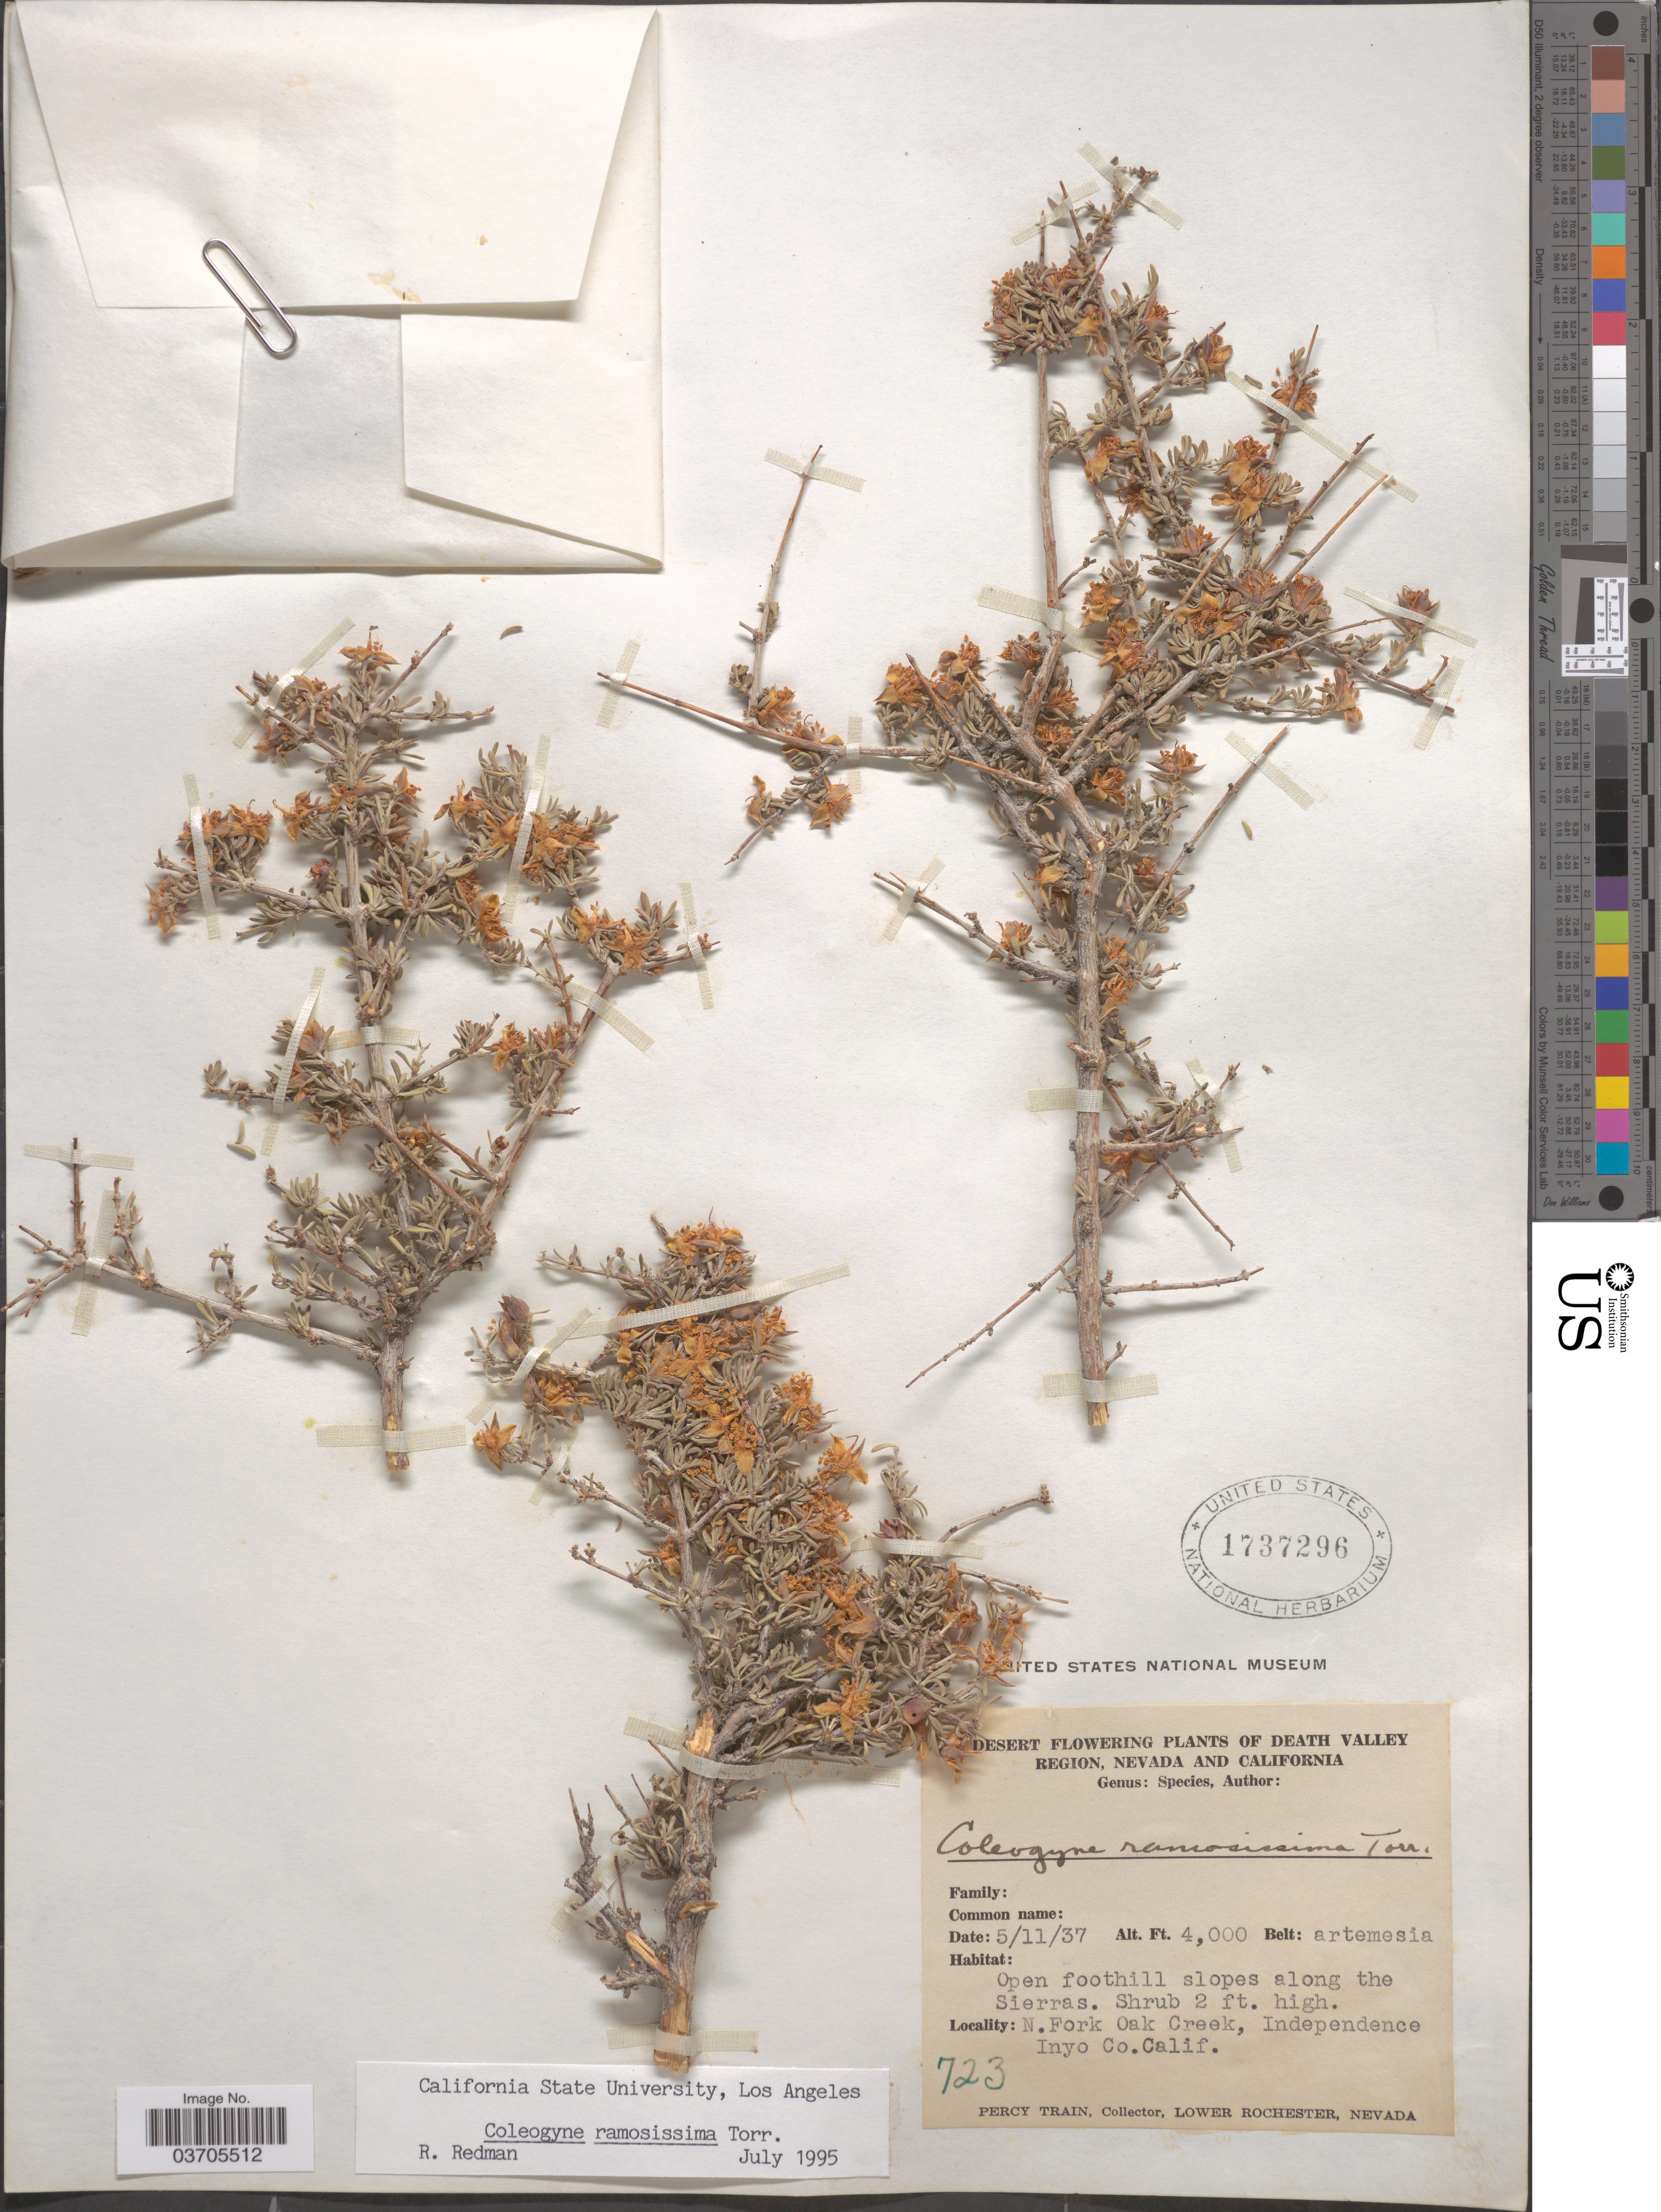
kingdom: Plantae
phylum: Tracheophyta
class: Magnoliopsida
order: Rosales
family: Rosaceae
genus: Coleogyne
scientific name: Coleogyne ramosissima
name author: Torr.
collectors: P. Train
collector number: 723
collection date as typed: Transcribed d/m/y: 11/5/37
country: United States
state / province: California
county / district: Inyo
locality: Death Valley Region. Open foothill slopes along the Sierras. N. Fork Oak Creek, Independence Inyo Co.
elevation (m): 1219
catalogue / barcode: US 1737296